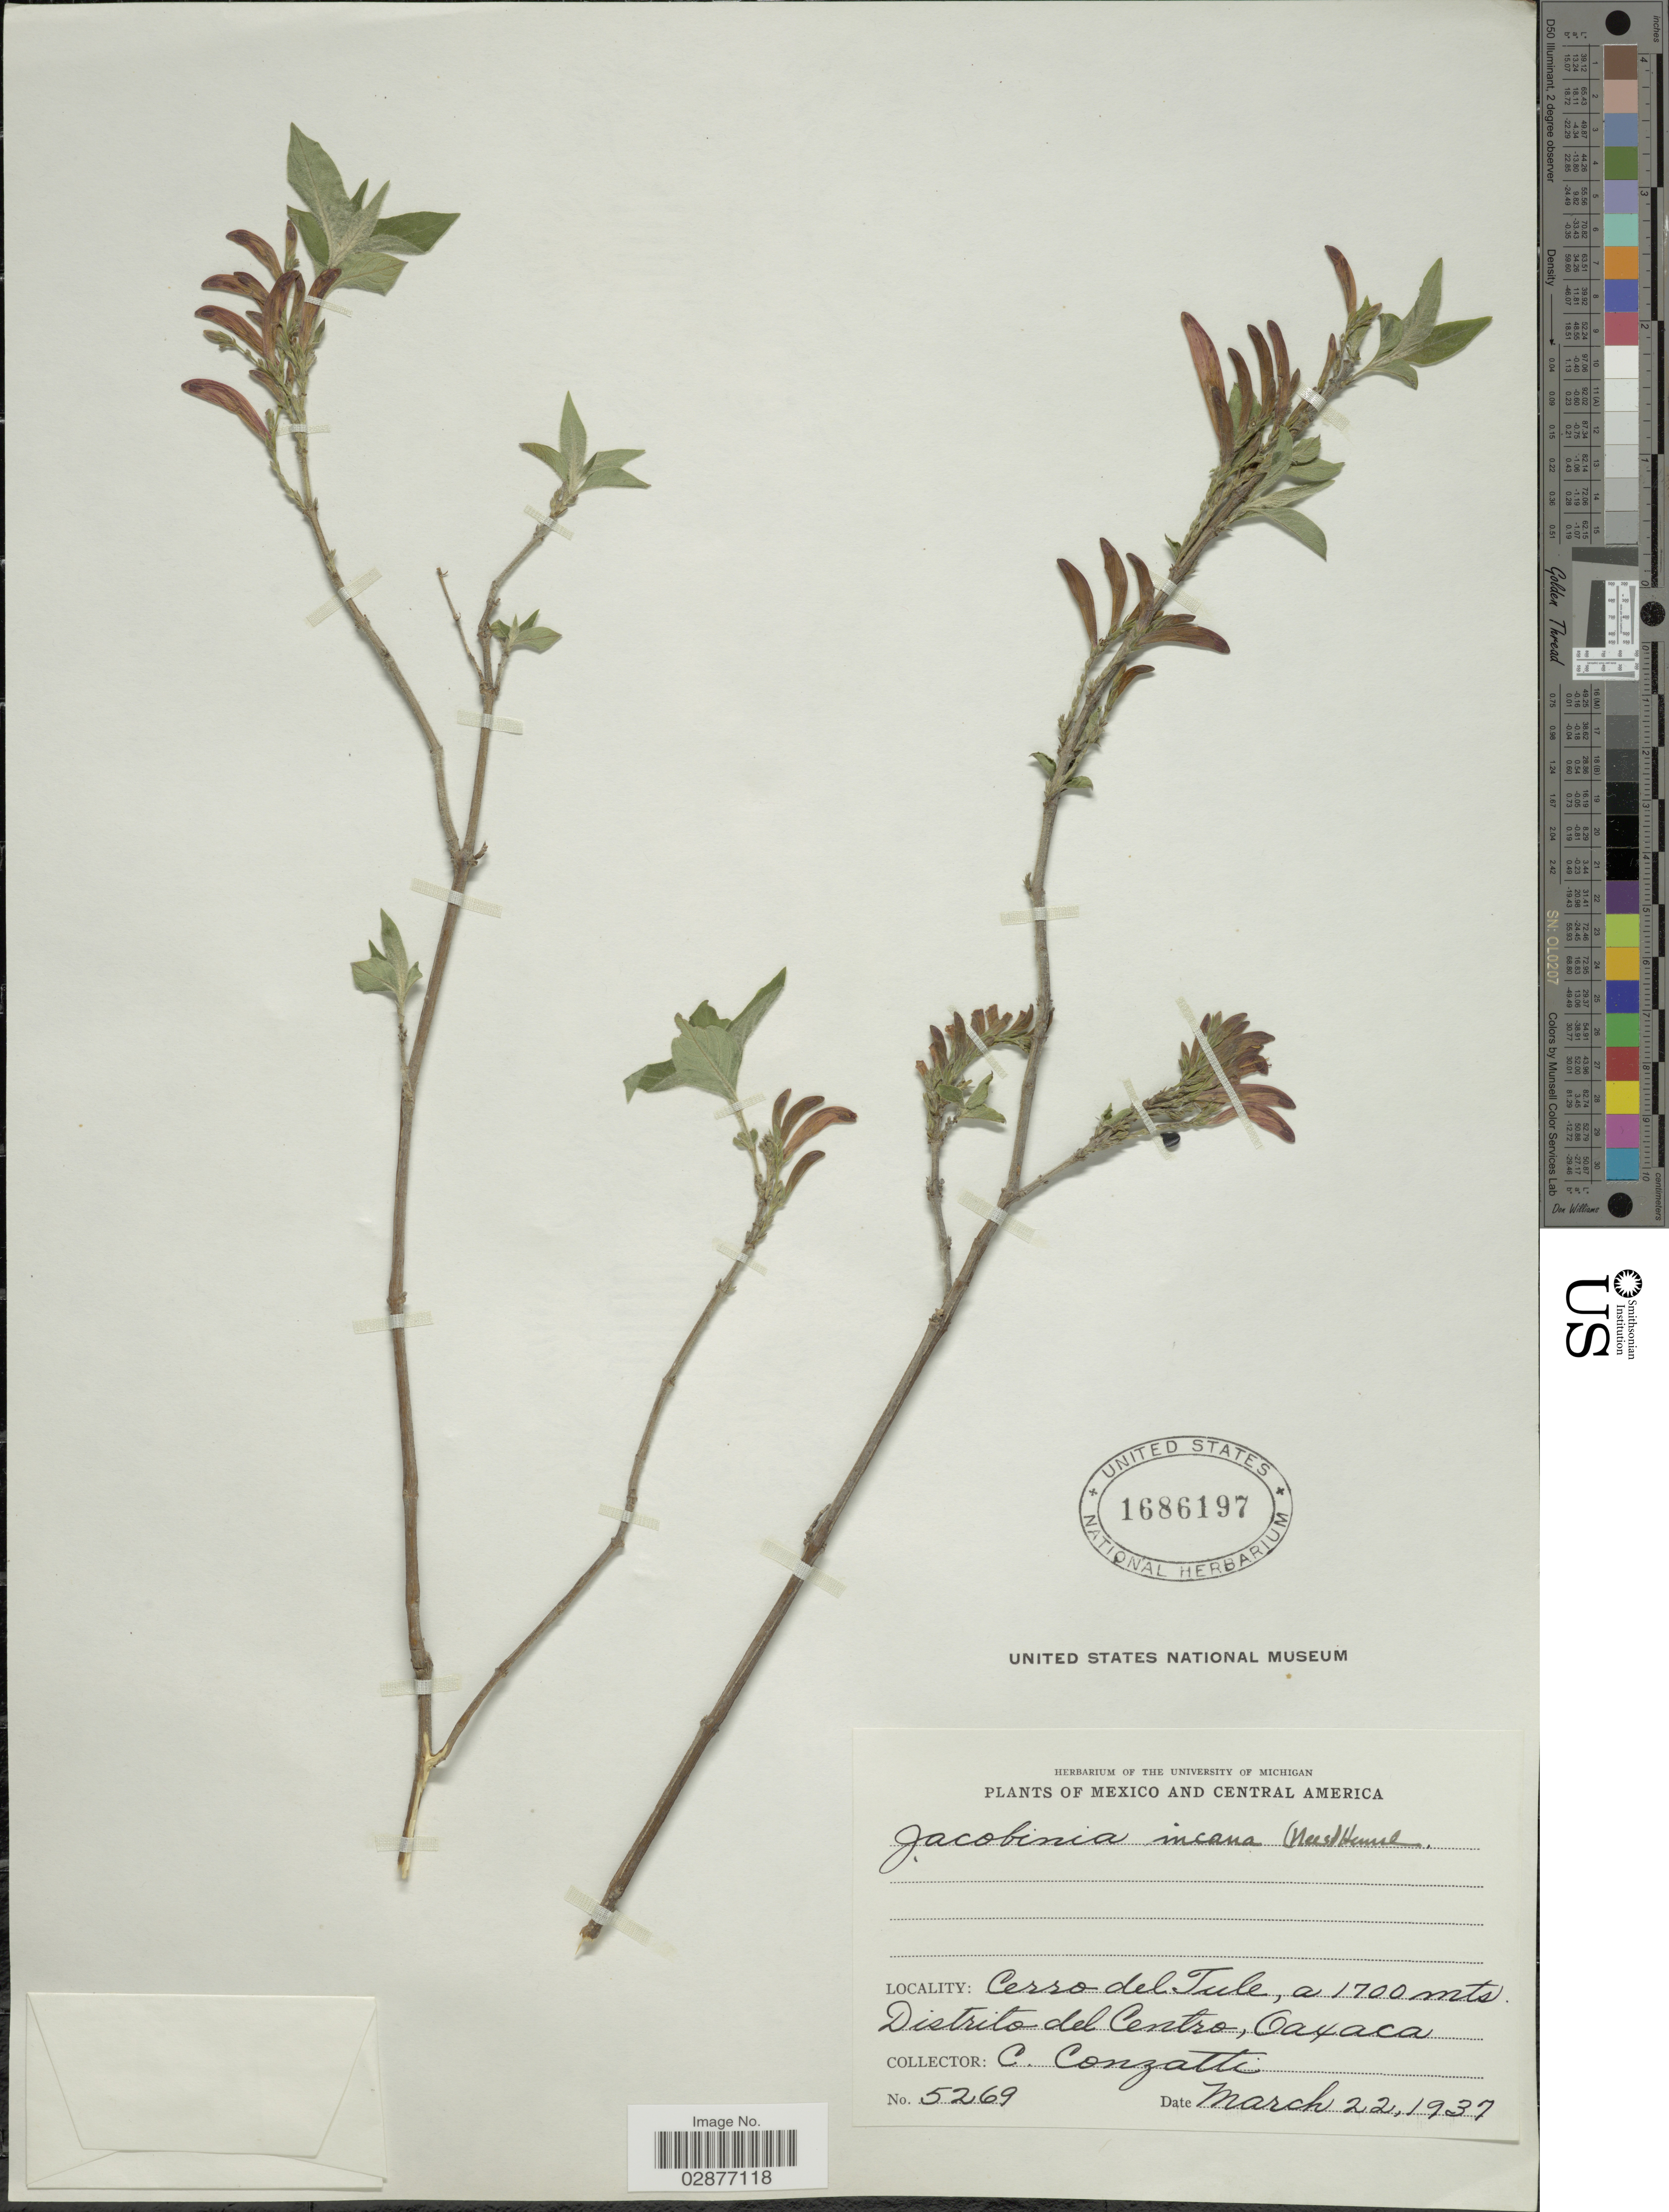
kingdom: Plantae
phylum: Tracheophyta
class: Magnoliopsida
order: Lamiales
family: Acanthaceae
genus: Justicia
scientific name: Justicia oaxacana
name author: (Greenm.) T.F. Daniel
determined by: Daniel, Thomas F.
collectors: C. Conzatti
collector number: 5269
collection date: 1937-03-22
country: Mexico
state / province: Oaxaca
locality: Cerro del Tule. Distrito del Centro.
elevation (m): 1700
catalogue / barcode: US 1686197